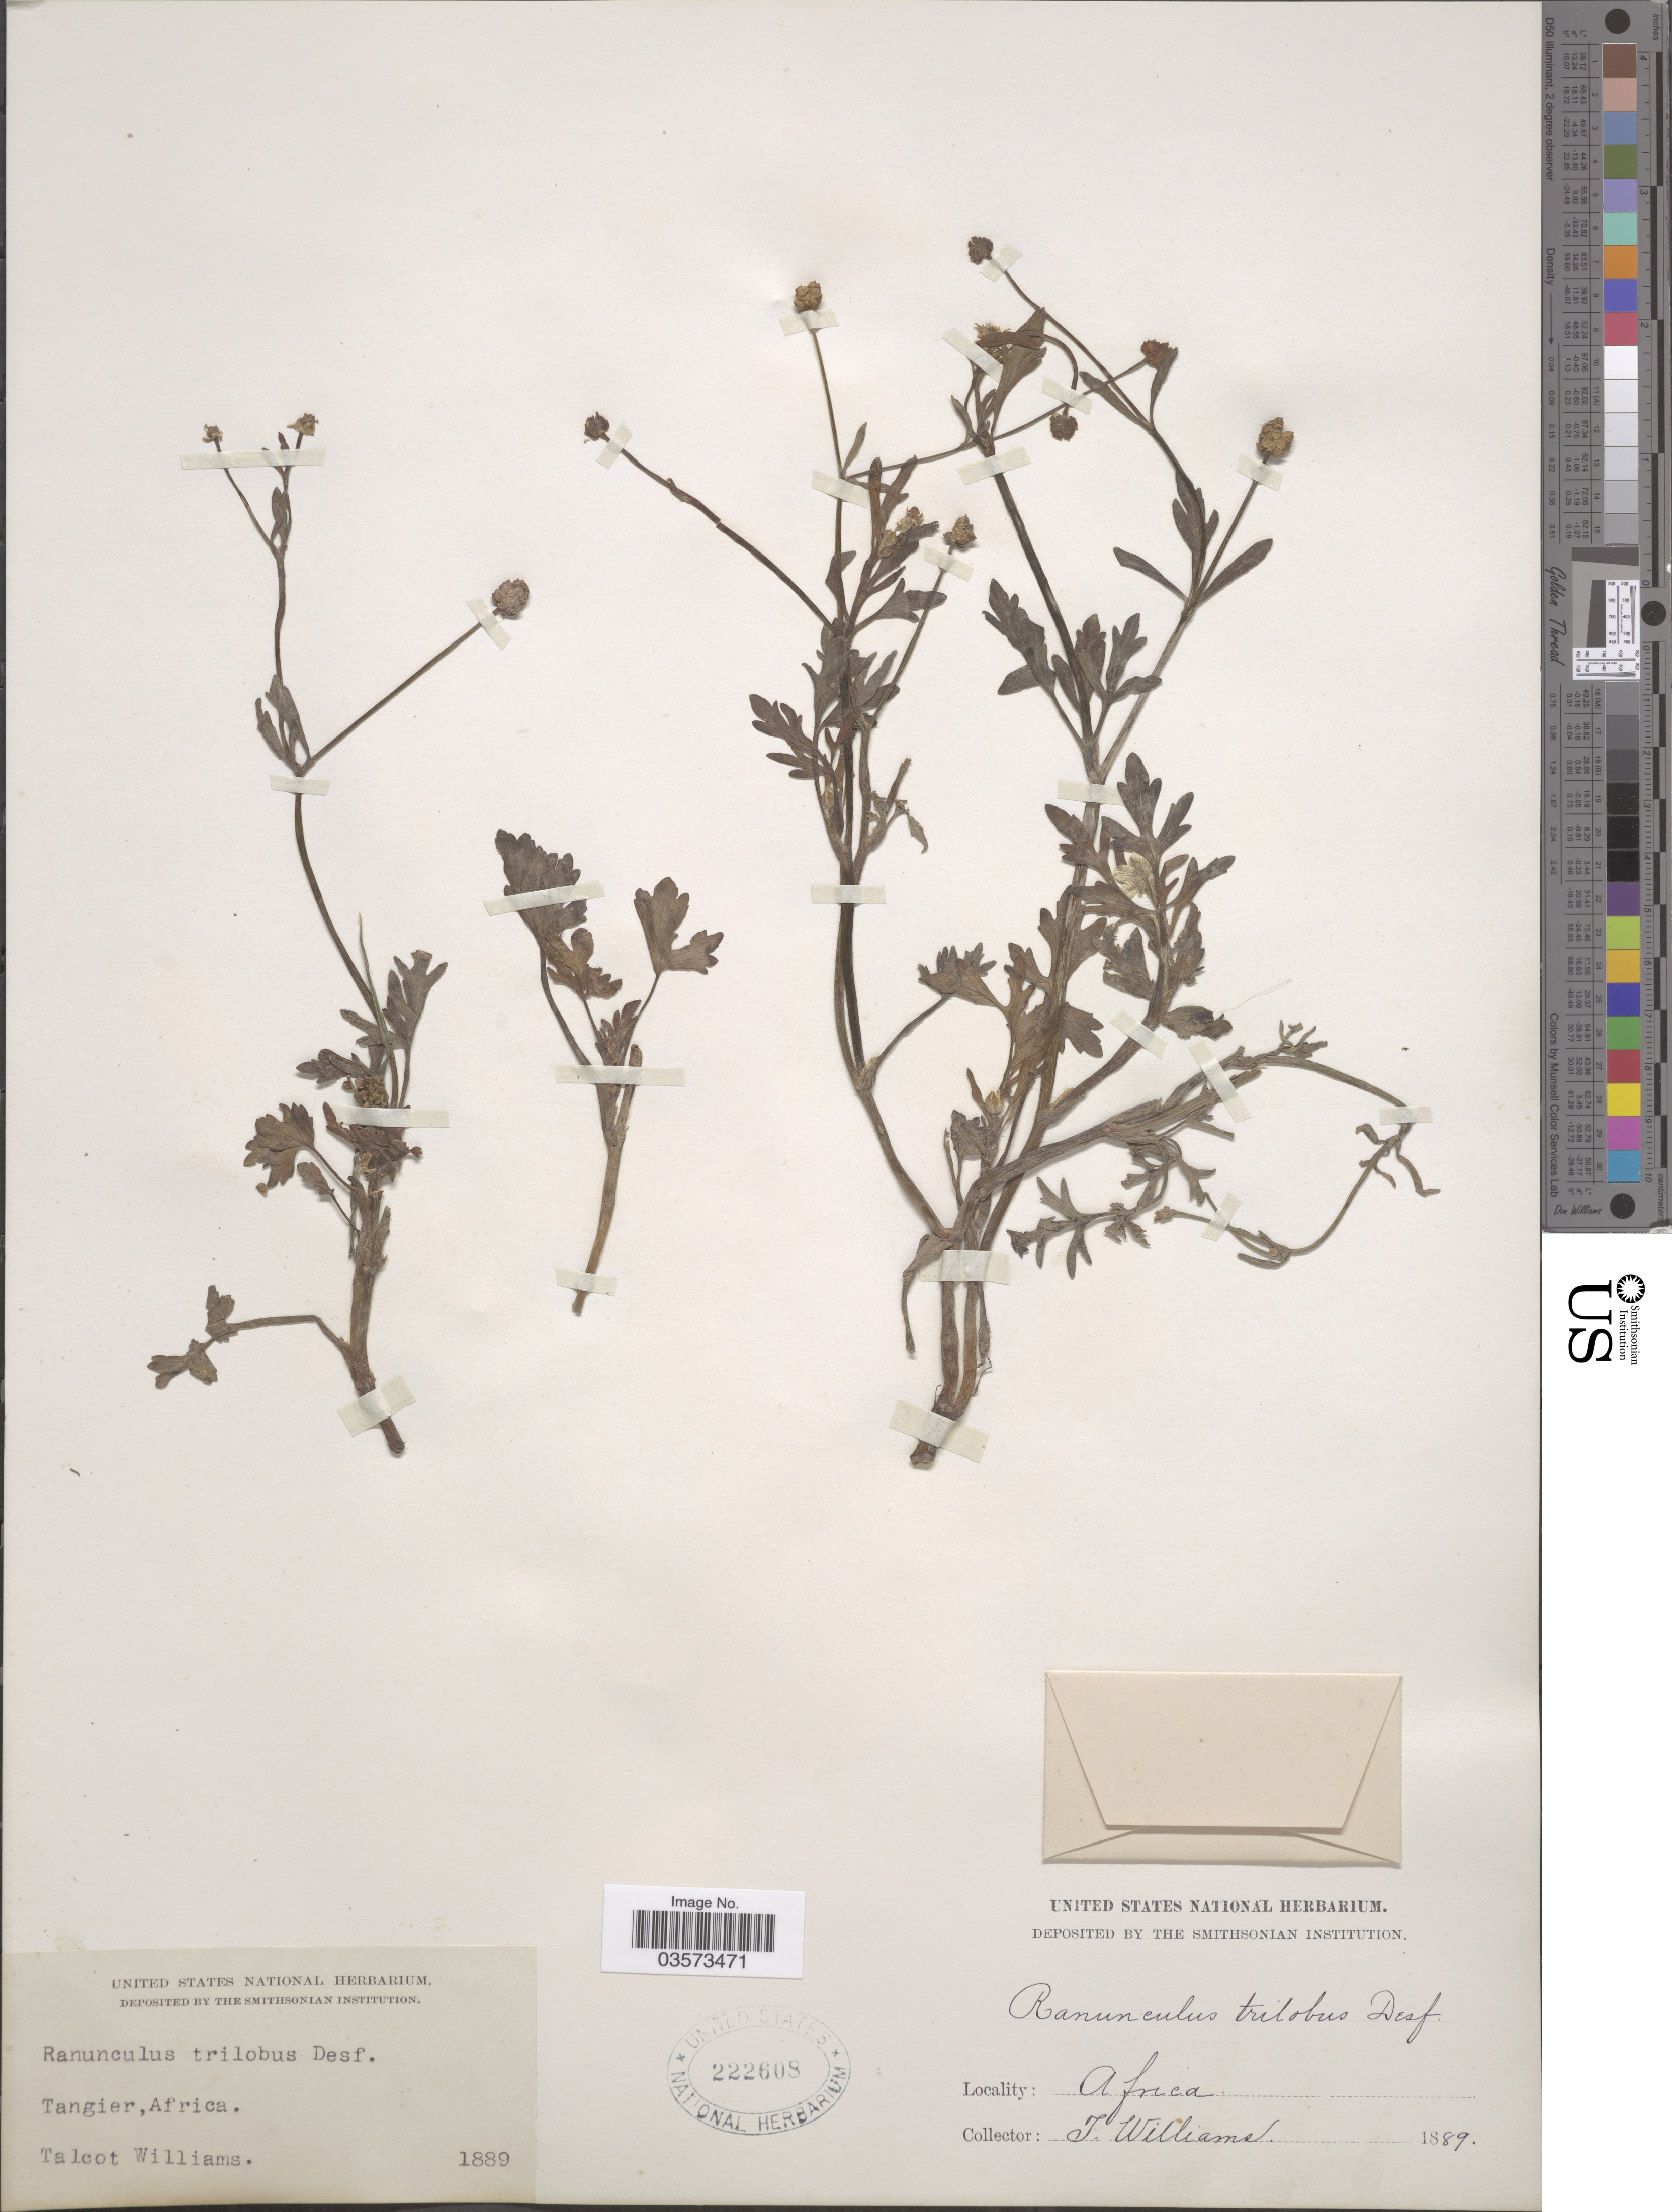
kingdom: Plantae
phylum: Tracheophyta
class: Magnoliopsida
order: Ranunculales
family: Ranunculaceae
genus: Ranunculus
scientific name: Ranunculus trilobus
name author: Desf.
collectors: T. Williams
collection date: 1889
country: Morocco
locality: Tangier, Africa.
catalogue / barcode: US 222608